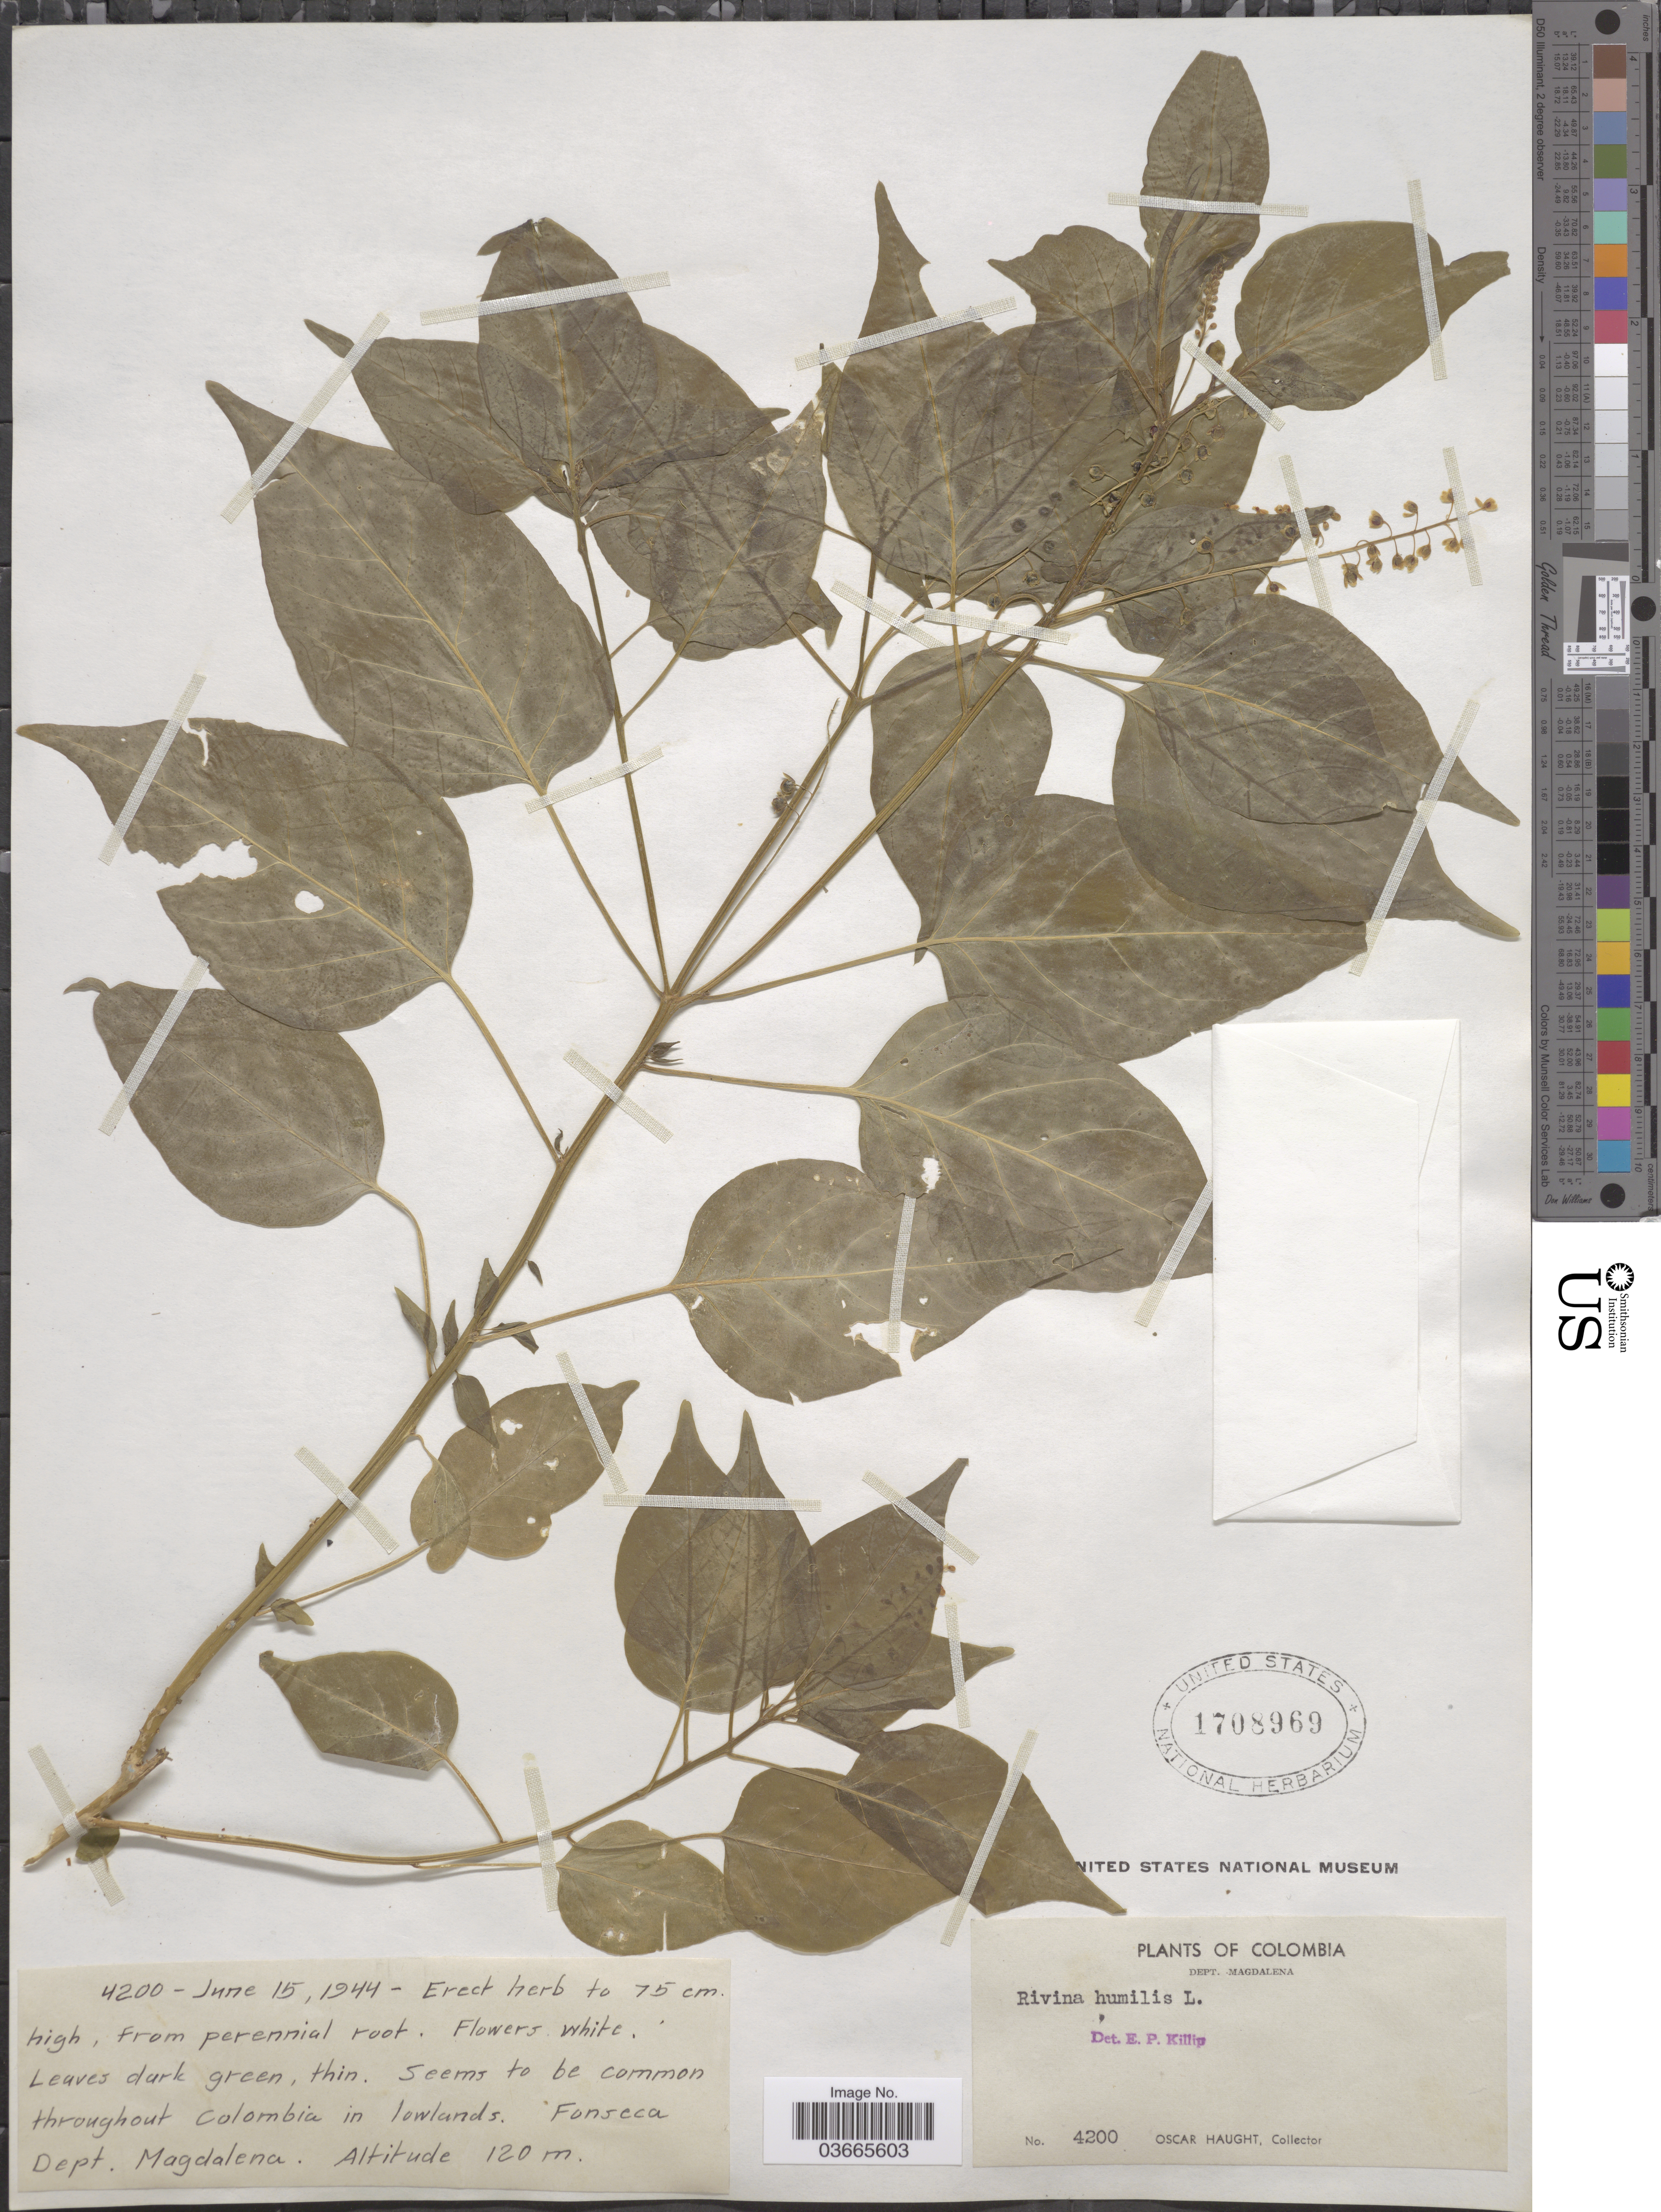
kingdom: Plantae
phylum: Tracheophyta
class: Magnoliopsida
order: Caryophyllales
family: Phytolaccaceae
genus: Rivina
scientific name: Rivina humilis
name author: L.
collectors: O. Haught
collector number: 4200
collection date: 1944-06-15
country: Colombia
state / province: Magdalena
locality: Dept. Magdalena. Throughout Colombia in lowlands. Fonseca.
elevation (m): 120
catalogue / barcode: US 1708969